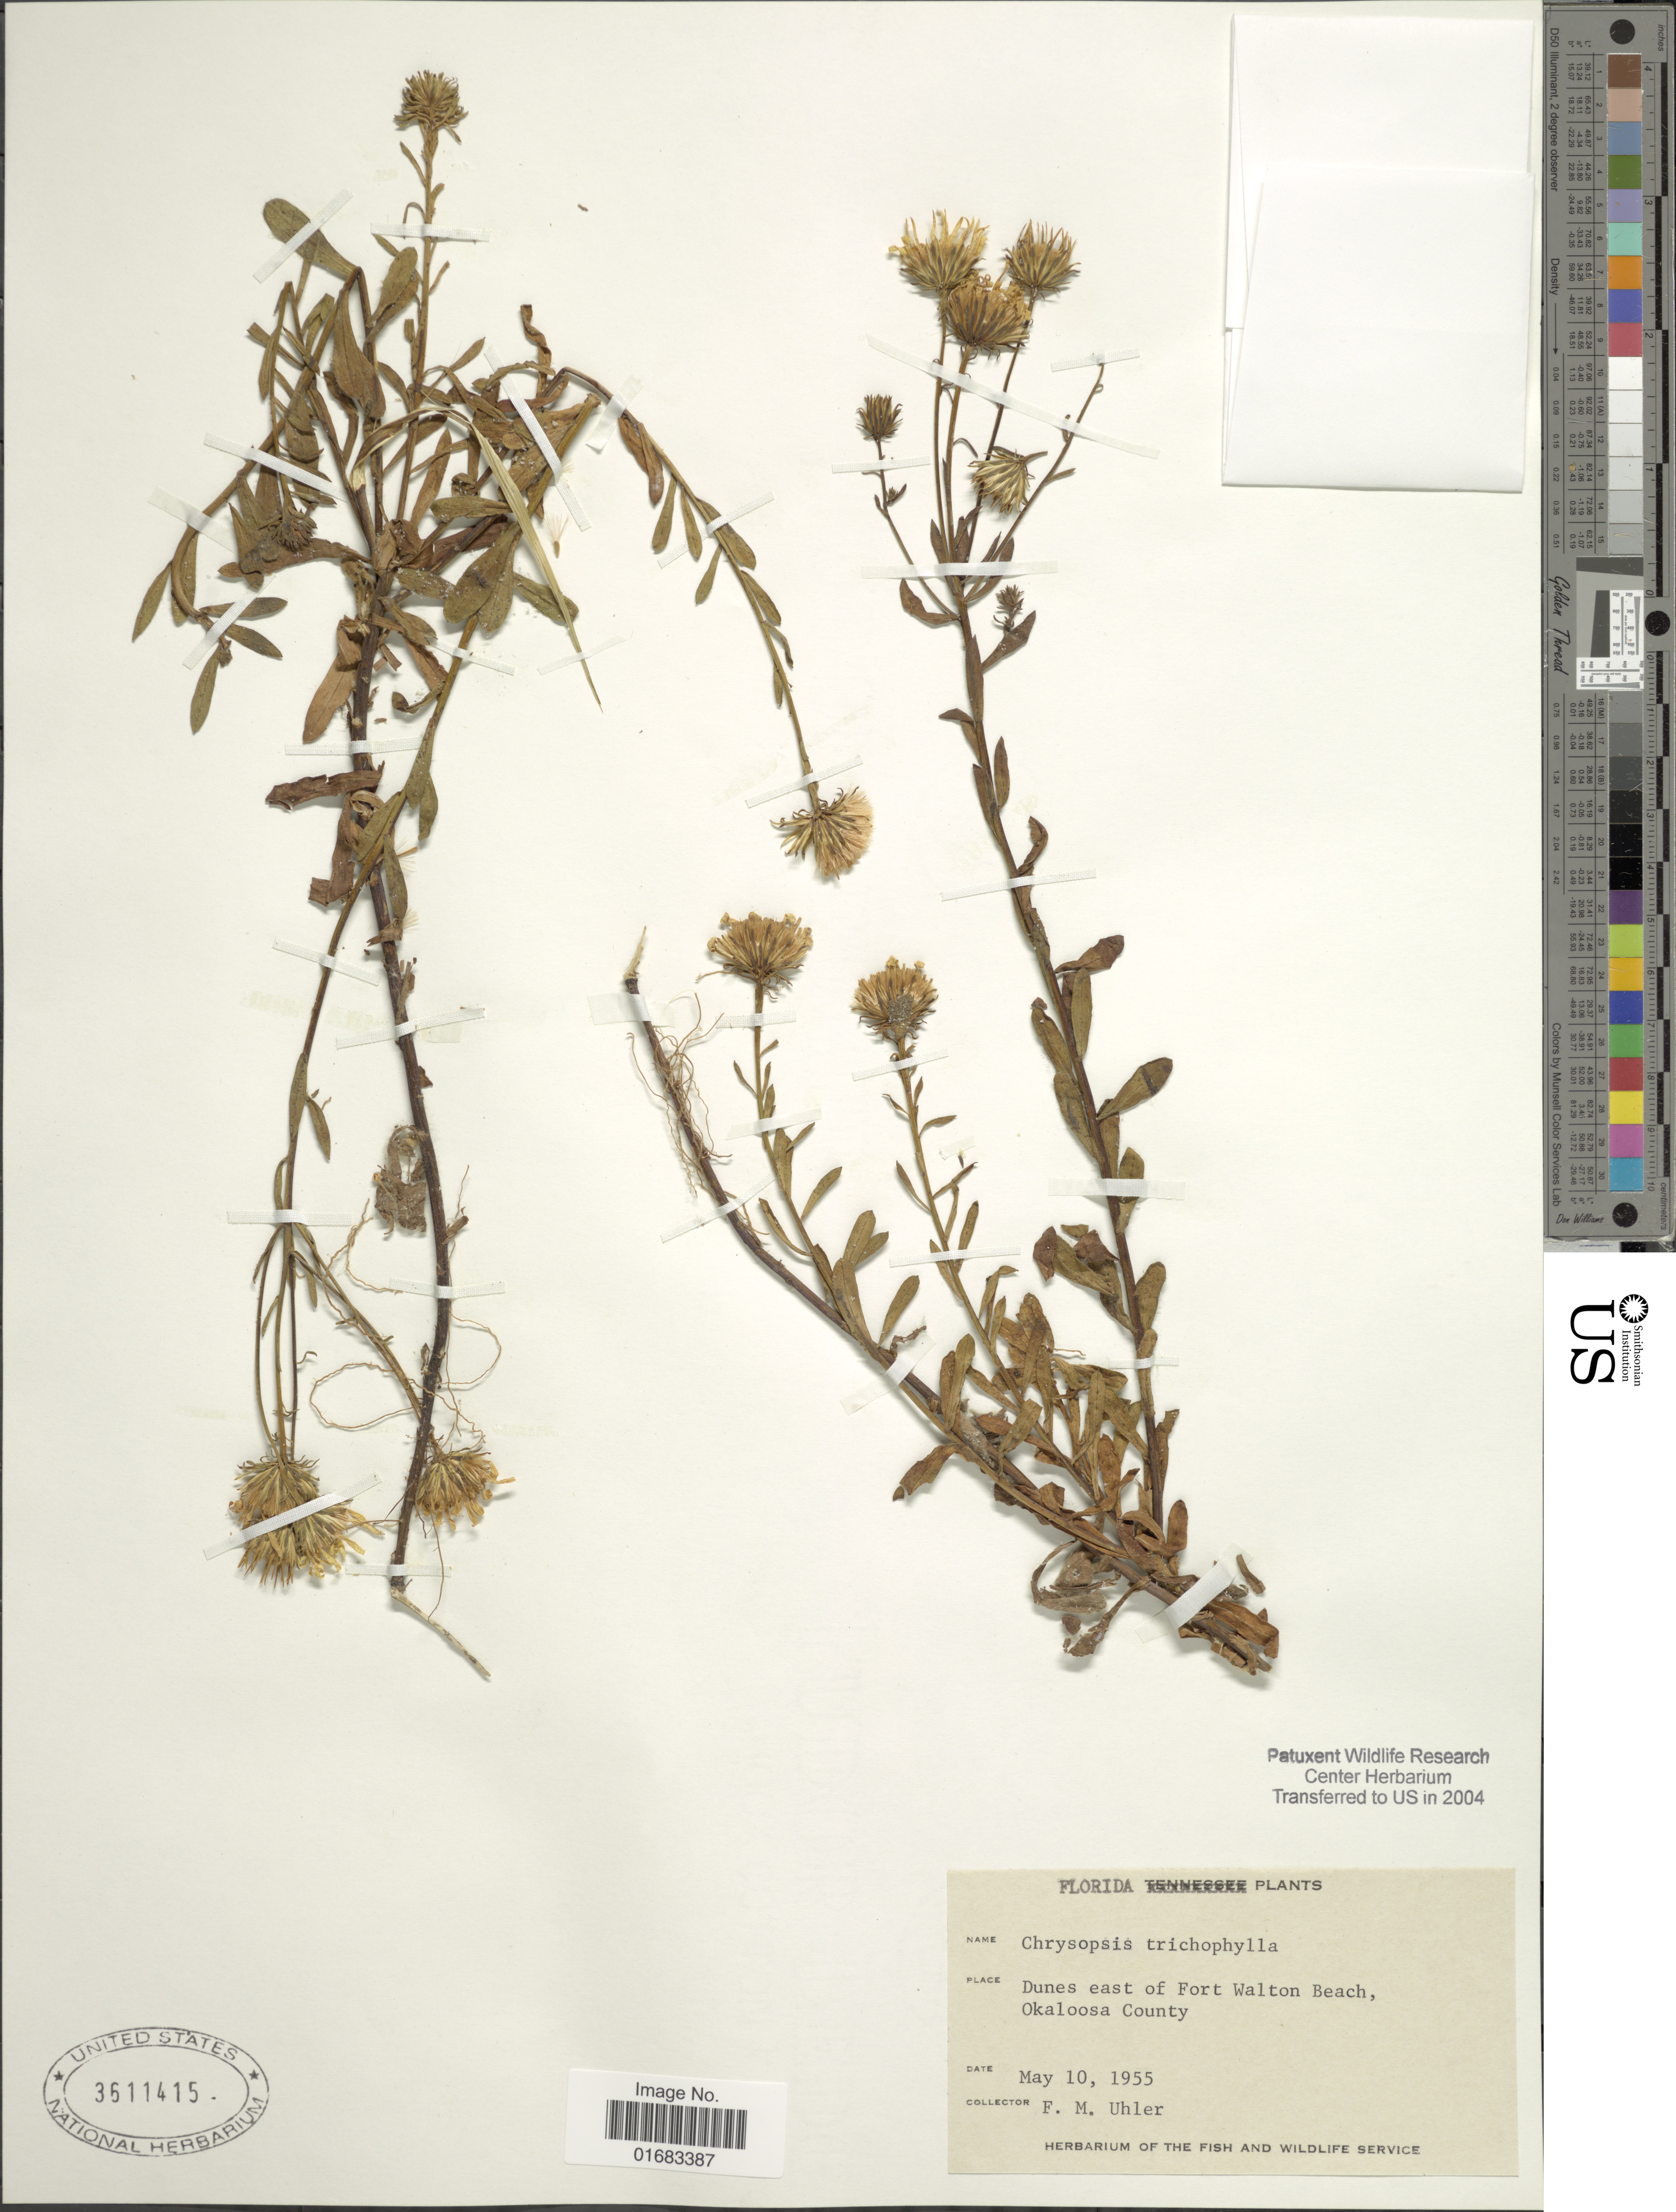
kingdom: Plantae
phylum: Tracheophyta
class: Magnoliopsida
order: Asterales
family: Asteraceae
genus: Chrysopsis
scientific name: Chrysopsis gossypina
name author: (Michx.) Elliott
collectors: F. M. Uhler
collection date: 1955-05-10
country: United States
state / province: Florida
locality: Florida. Dunes east of Fort Walton Beach, Okaloosa County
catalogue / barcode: US 3511415